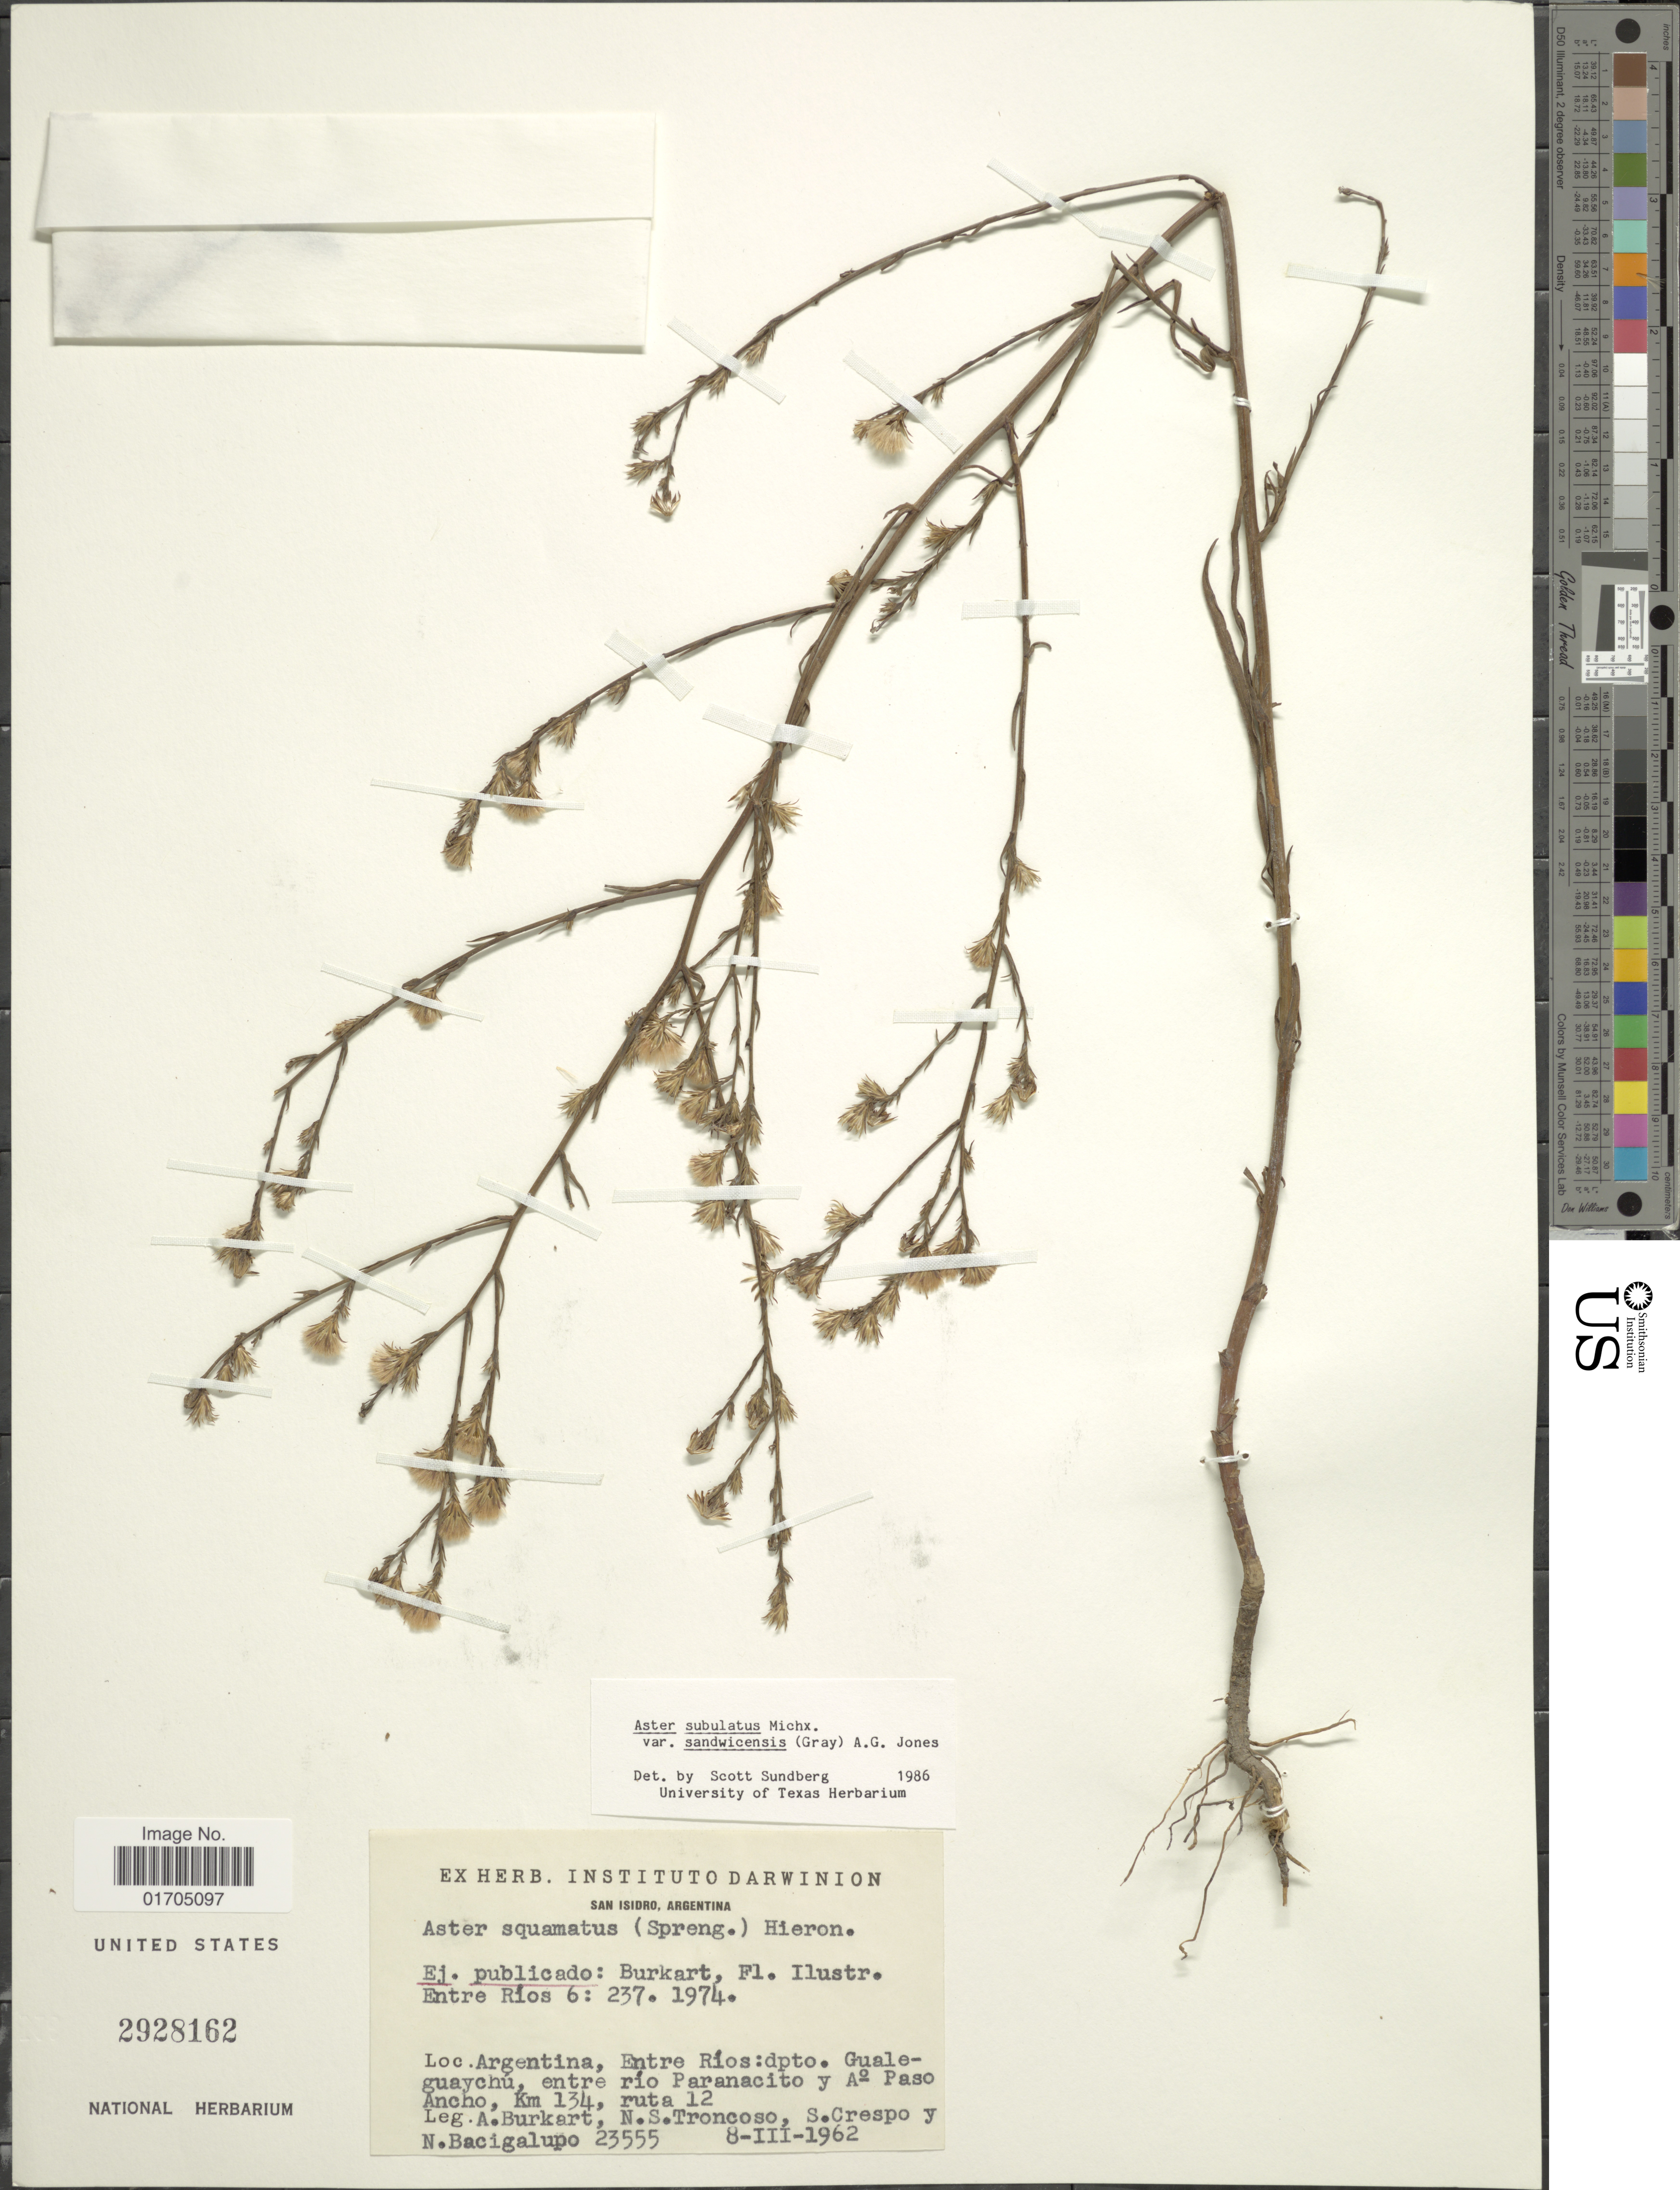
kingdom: Plantae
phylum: Tracheophyta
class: Magnoliopsida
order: Asterales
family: Asteraceae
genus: Symphyotrichum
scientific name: Symphyotrichum subulatum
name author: (Michx.) G.L. Nesom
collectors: A. E. Burkart, N. Troncoso, S. Crespo & N. M. Bacigalupo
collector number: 23555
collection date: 1962-03-08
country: Argentina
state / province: Entre Rios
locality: Dpto. Gualeguaychu, entre río Paranacito y A° Paso Ancho, Km 134. ruta 12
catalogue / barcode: US 2928162